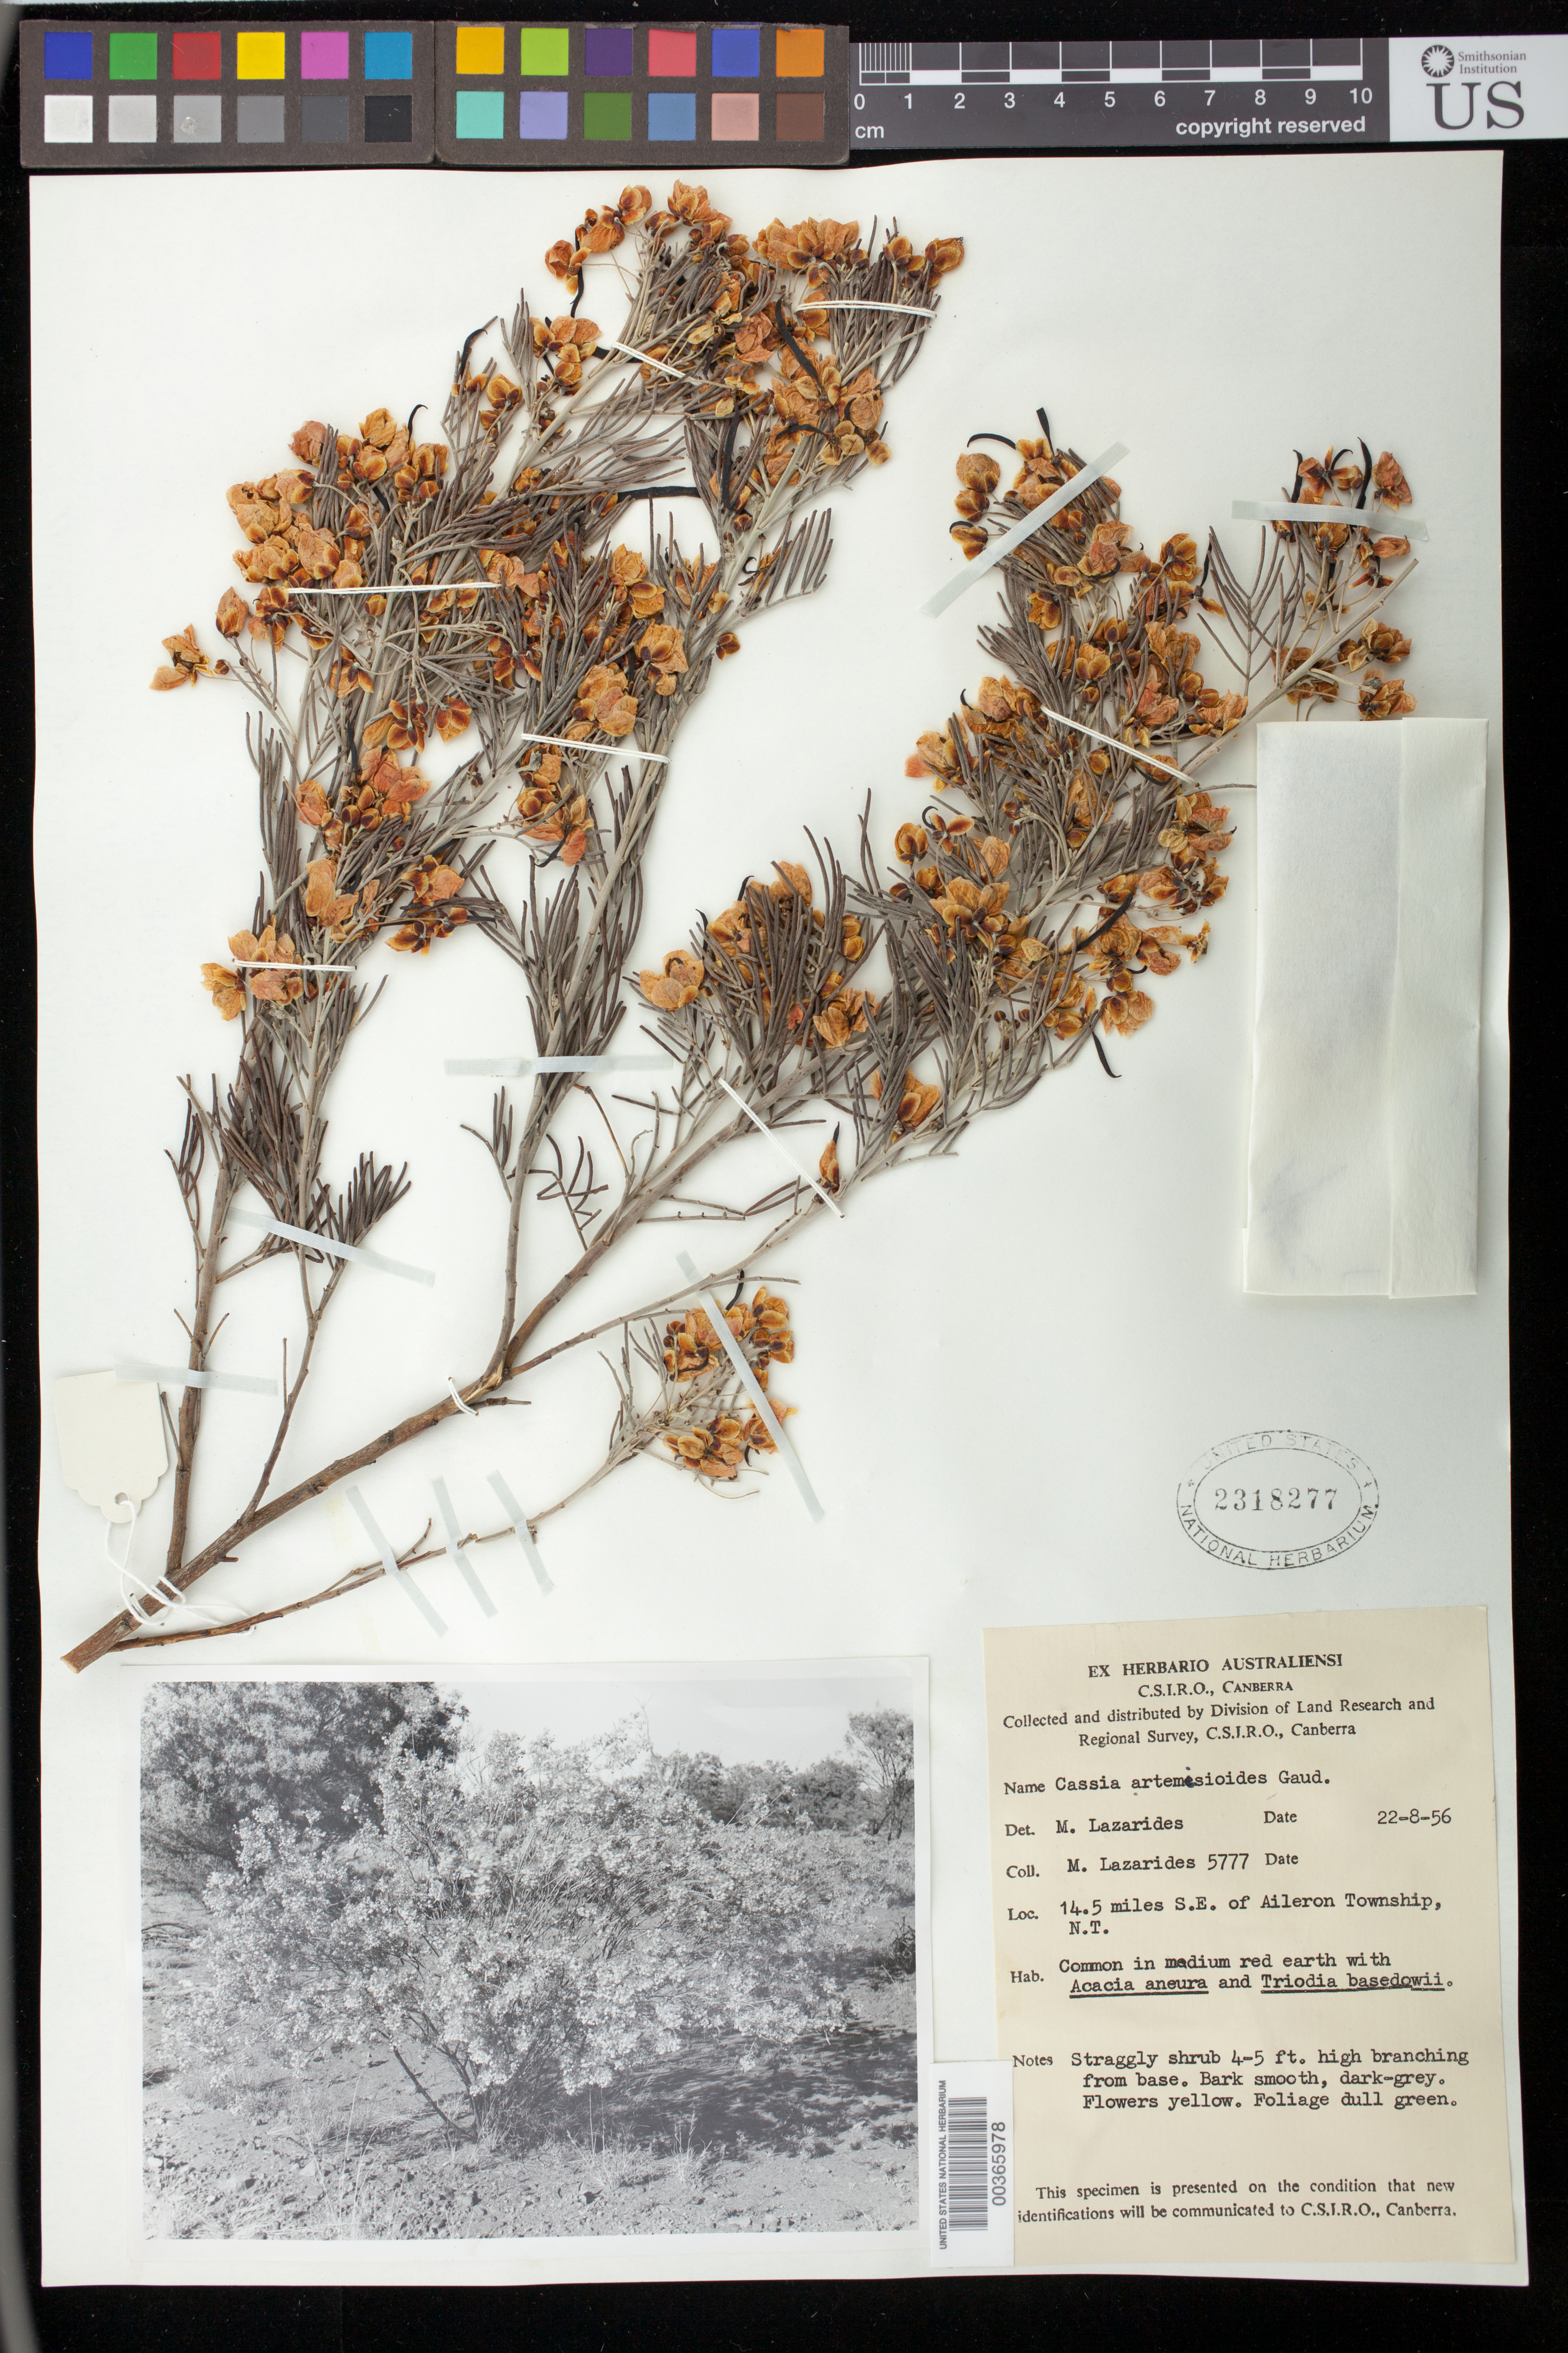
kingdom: Plantae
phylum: Tracheophyta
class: Magnoliopsida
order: Fabales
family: Fabaceae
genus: Senna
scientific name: Senna artemisioides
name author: (Gaudich. ex DC.) Randell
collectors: M. Lazarides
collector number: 5777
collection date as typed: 22 Aug 1956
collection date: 1956-08-22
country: Australia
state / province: Northern Territory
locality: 14.5 mi se of aileron township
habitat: Medium red earth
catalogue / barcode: US 2318277